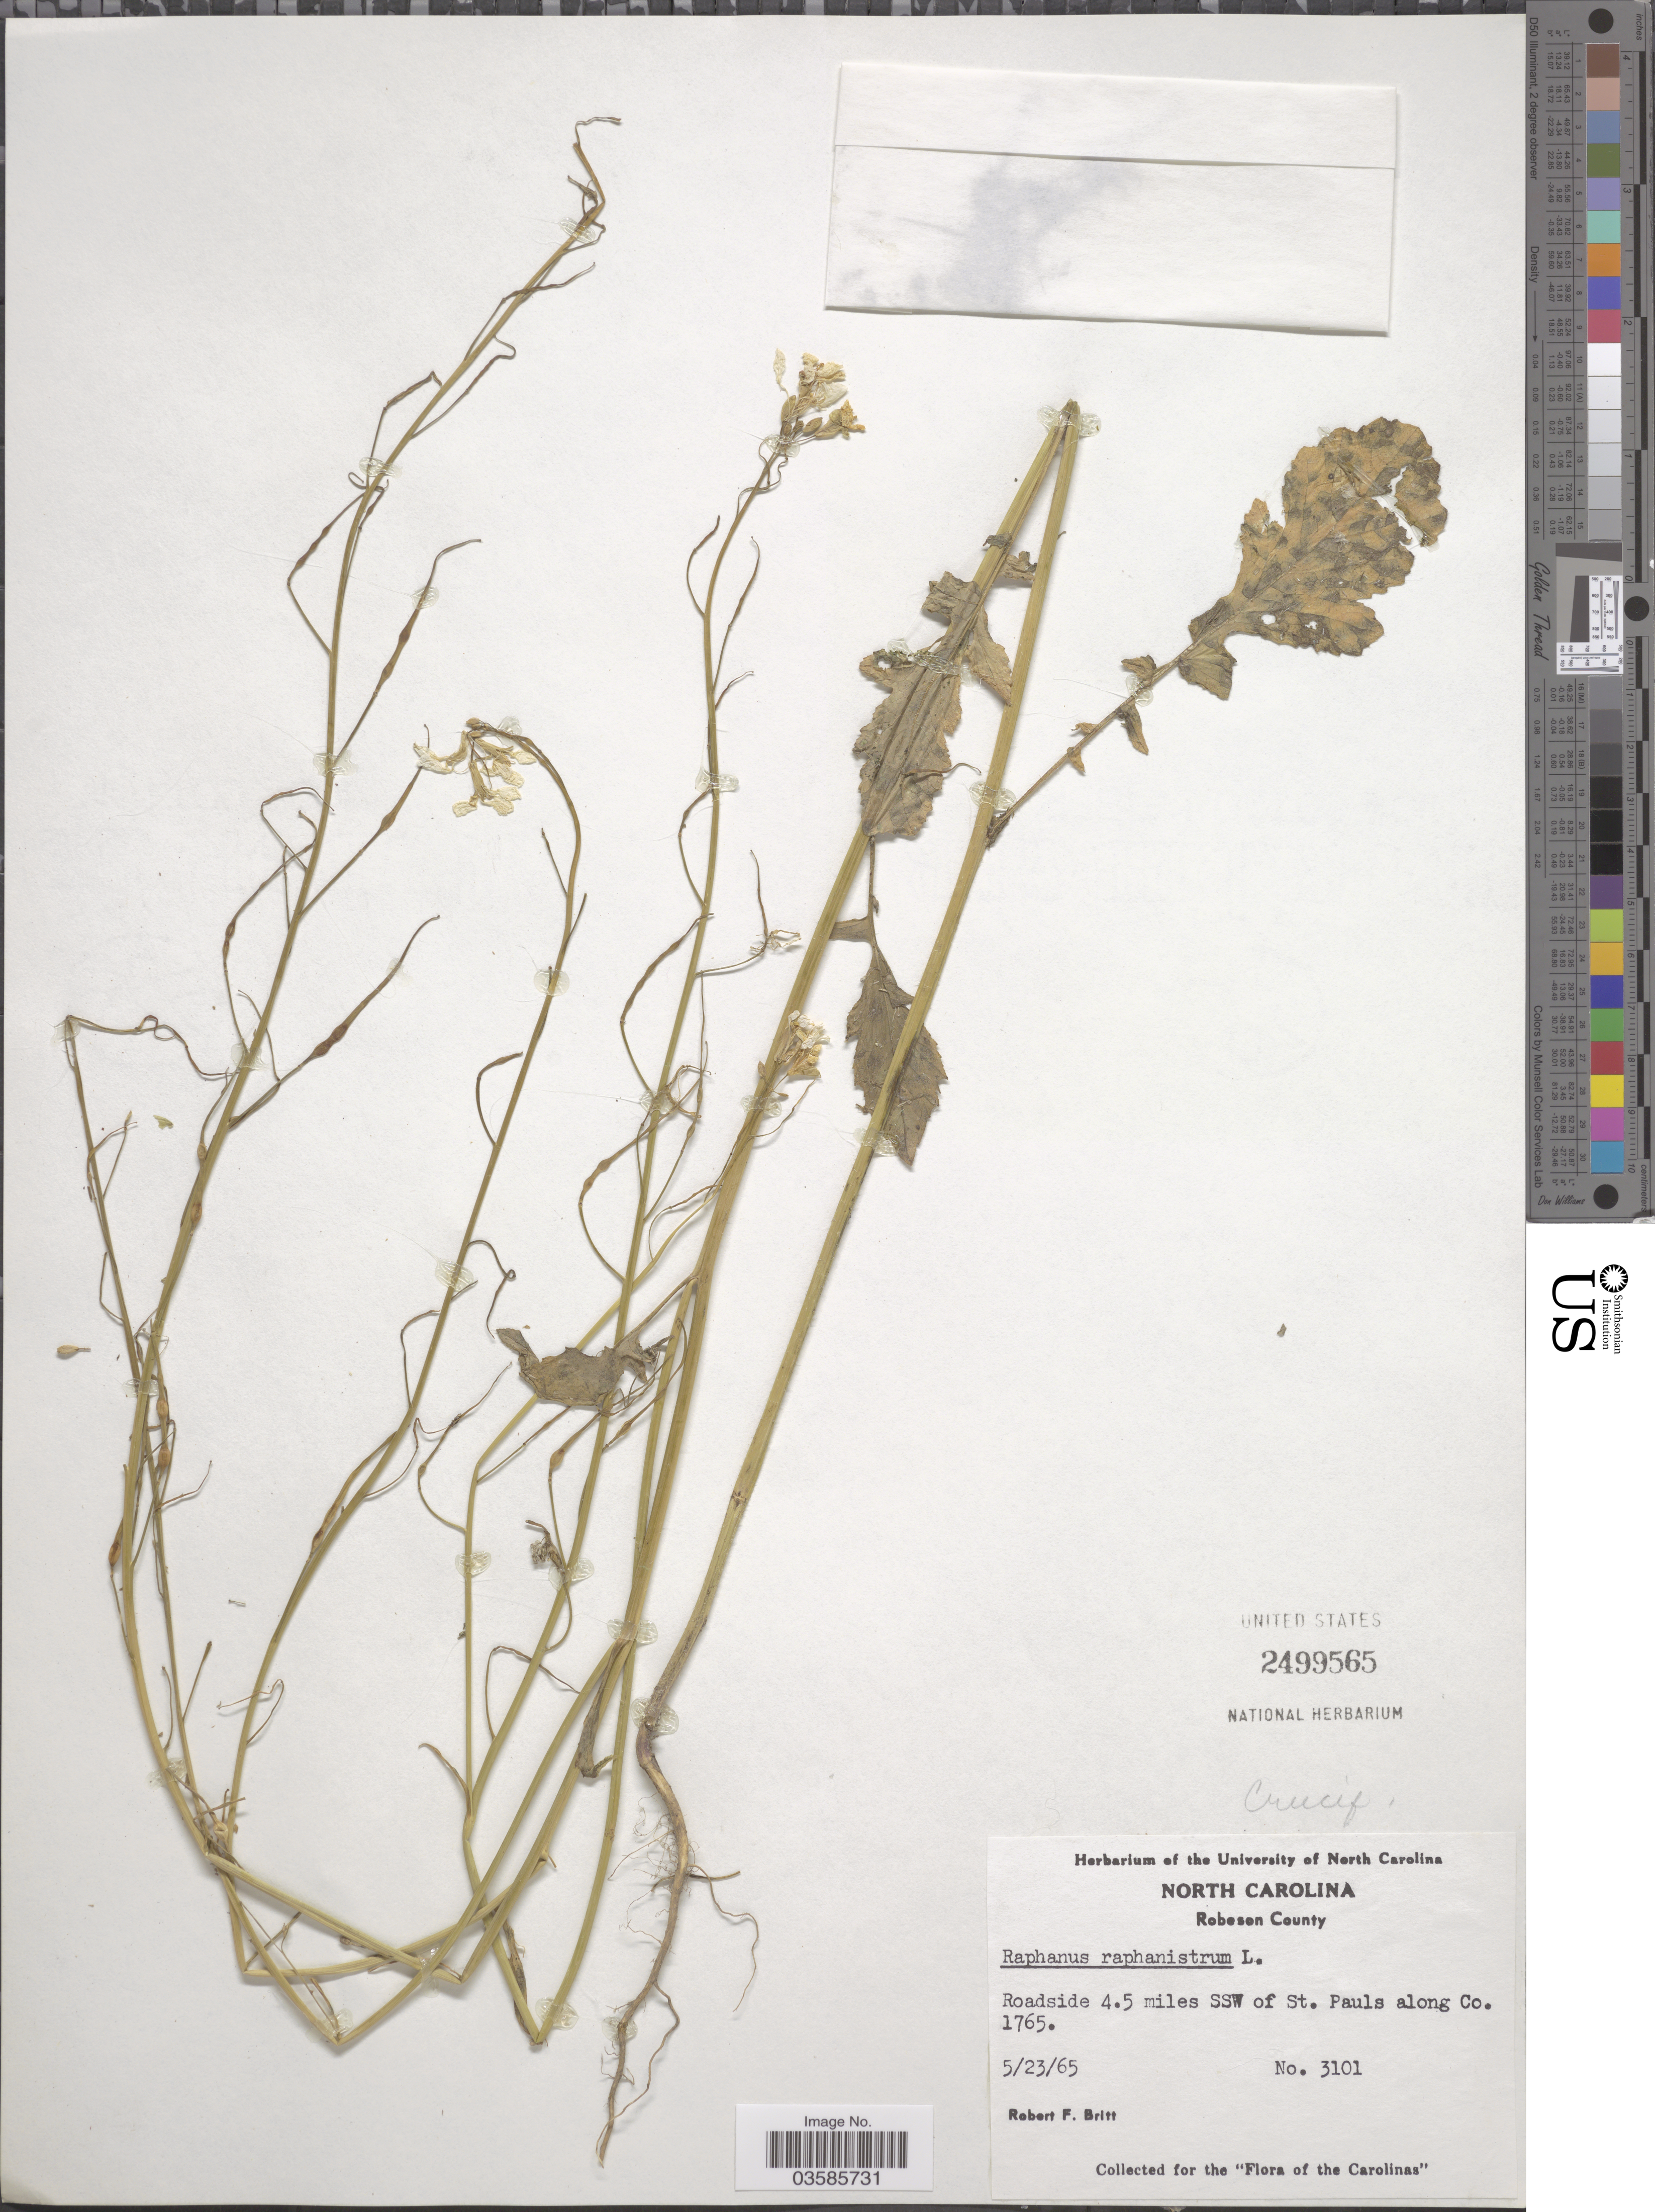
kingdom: Plantae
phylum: Tracheophyta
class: Magnoliopsida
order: Brassicales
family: Brassicaceae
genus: Raphanus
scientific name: Raphanus raphanistrum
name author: L.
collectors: R. Britt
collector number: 3101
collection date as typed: Transcribed d/m/y: 23/5/65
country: United States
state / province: North Carolina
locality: Robeson County. Roadside 4.5 miles SSW of St. Pauls along Co. 1765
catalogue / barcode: US 2499565